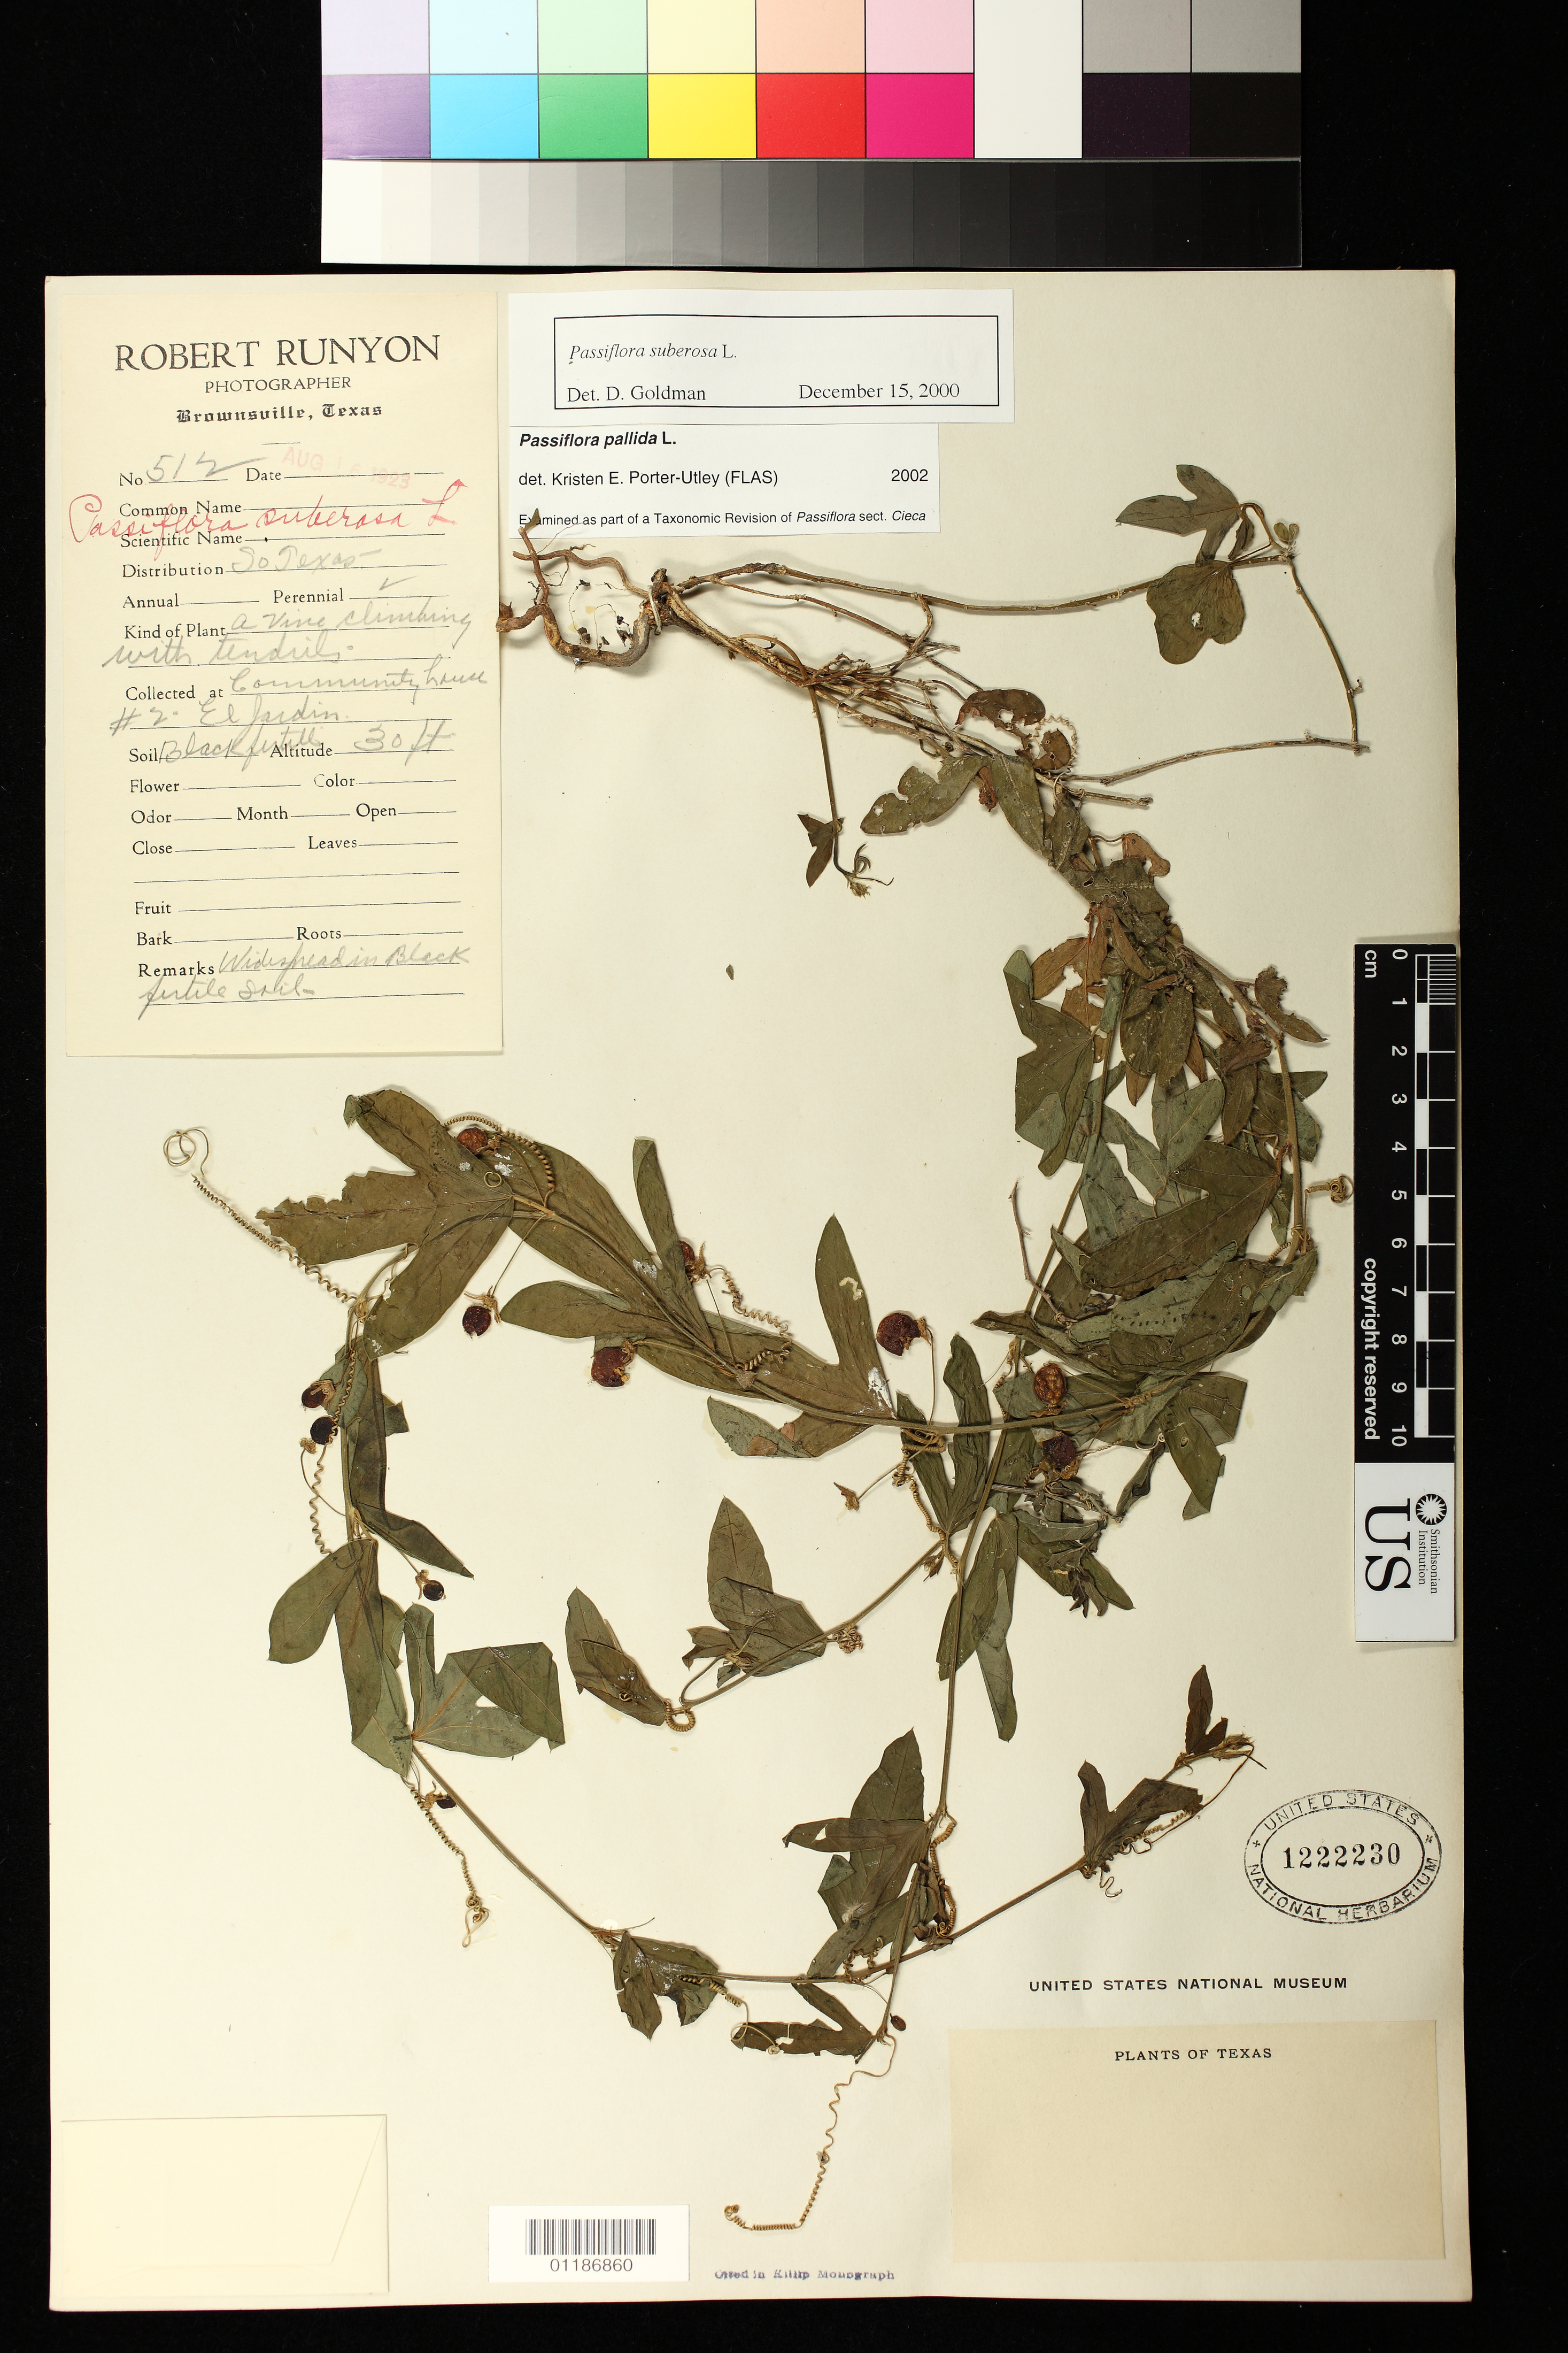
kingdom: Plantae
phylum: Tracheophyta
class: Magnoliopsida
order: Malpighiales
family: Passifloraceae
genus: Passiflora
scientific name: Passiflora pallida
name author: L.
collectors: R. Runyon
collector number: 512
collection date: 1923-08-16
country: United States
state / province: Texas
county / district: Cameron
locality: Collected at Community house #2- El Jardin.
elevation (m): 9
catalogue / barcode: US 1222230